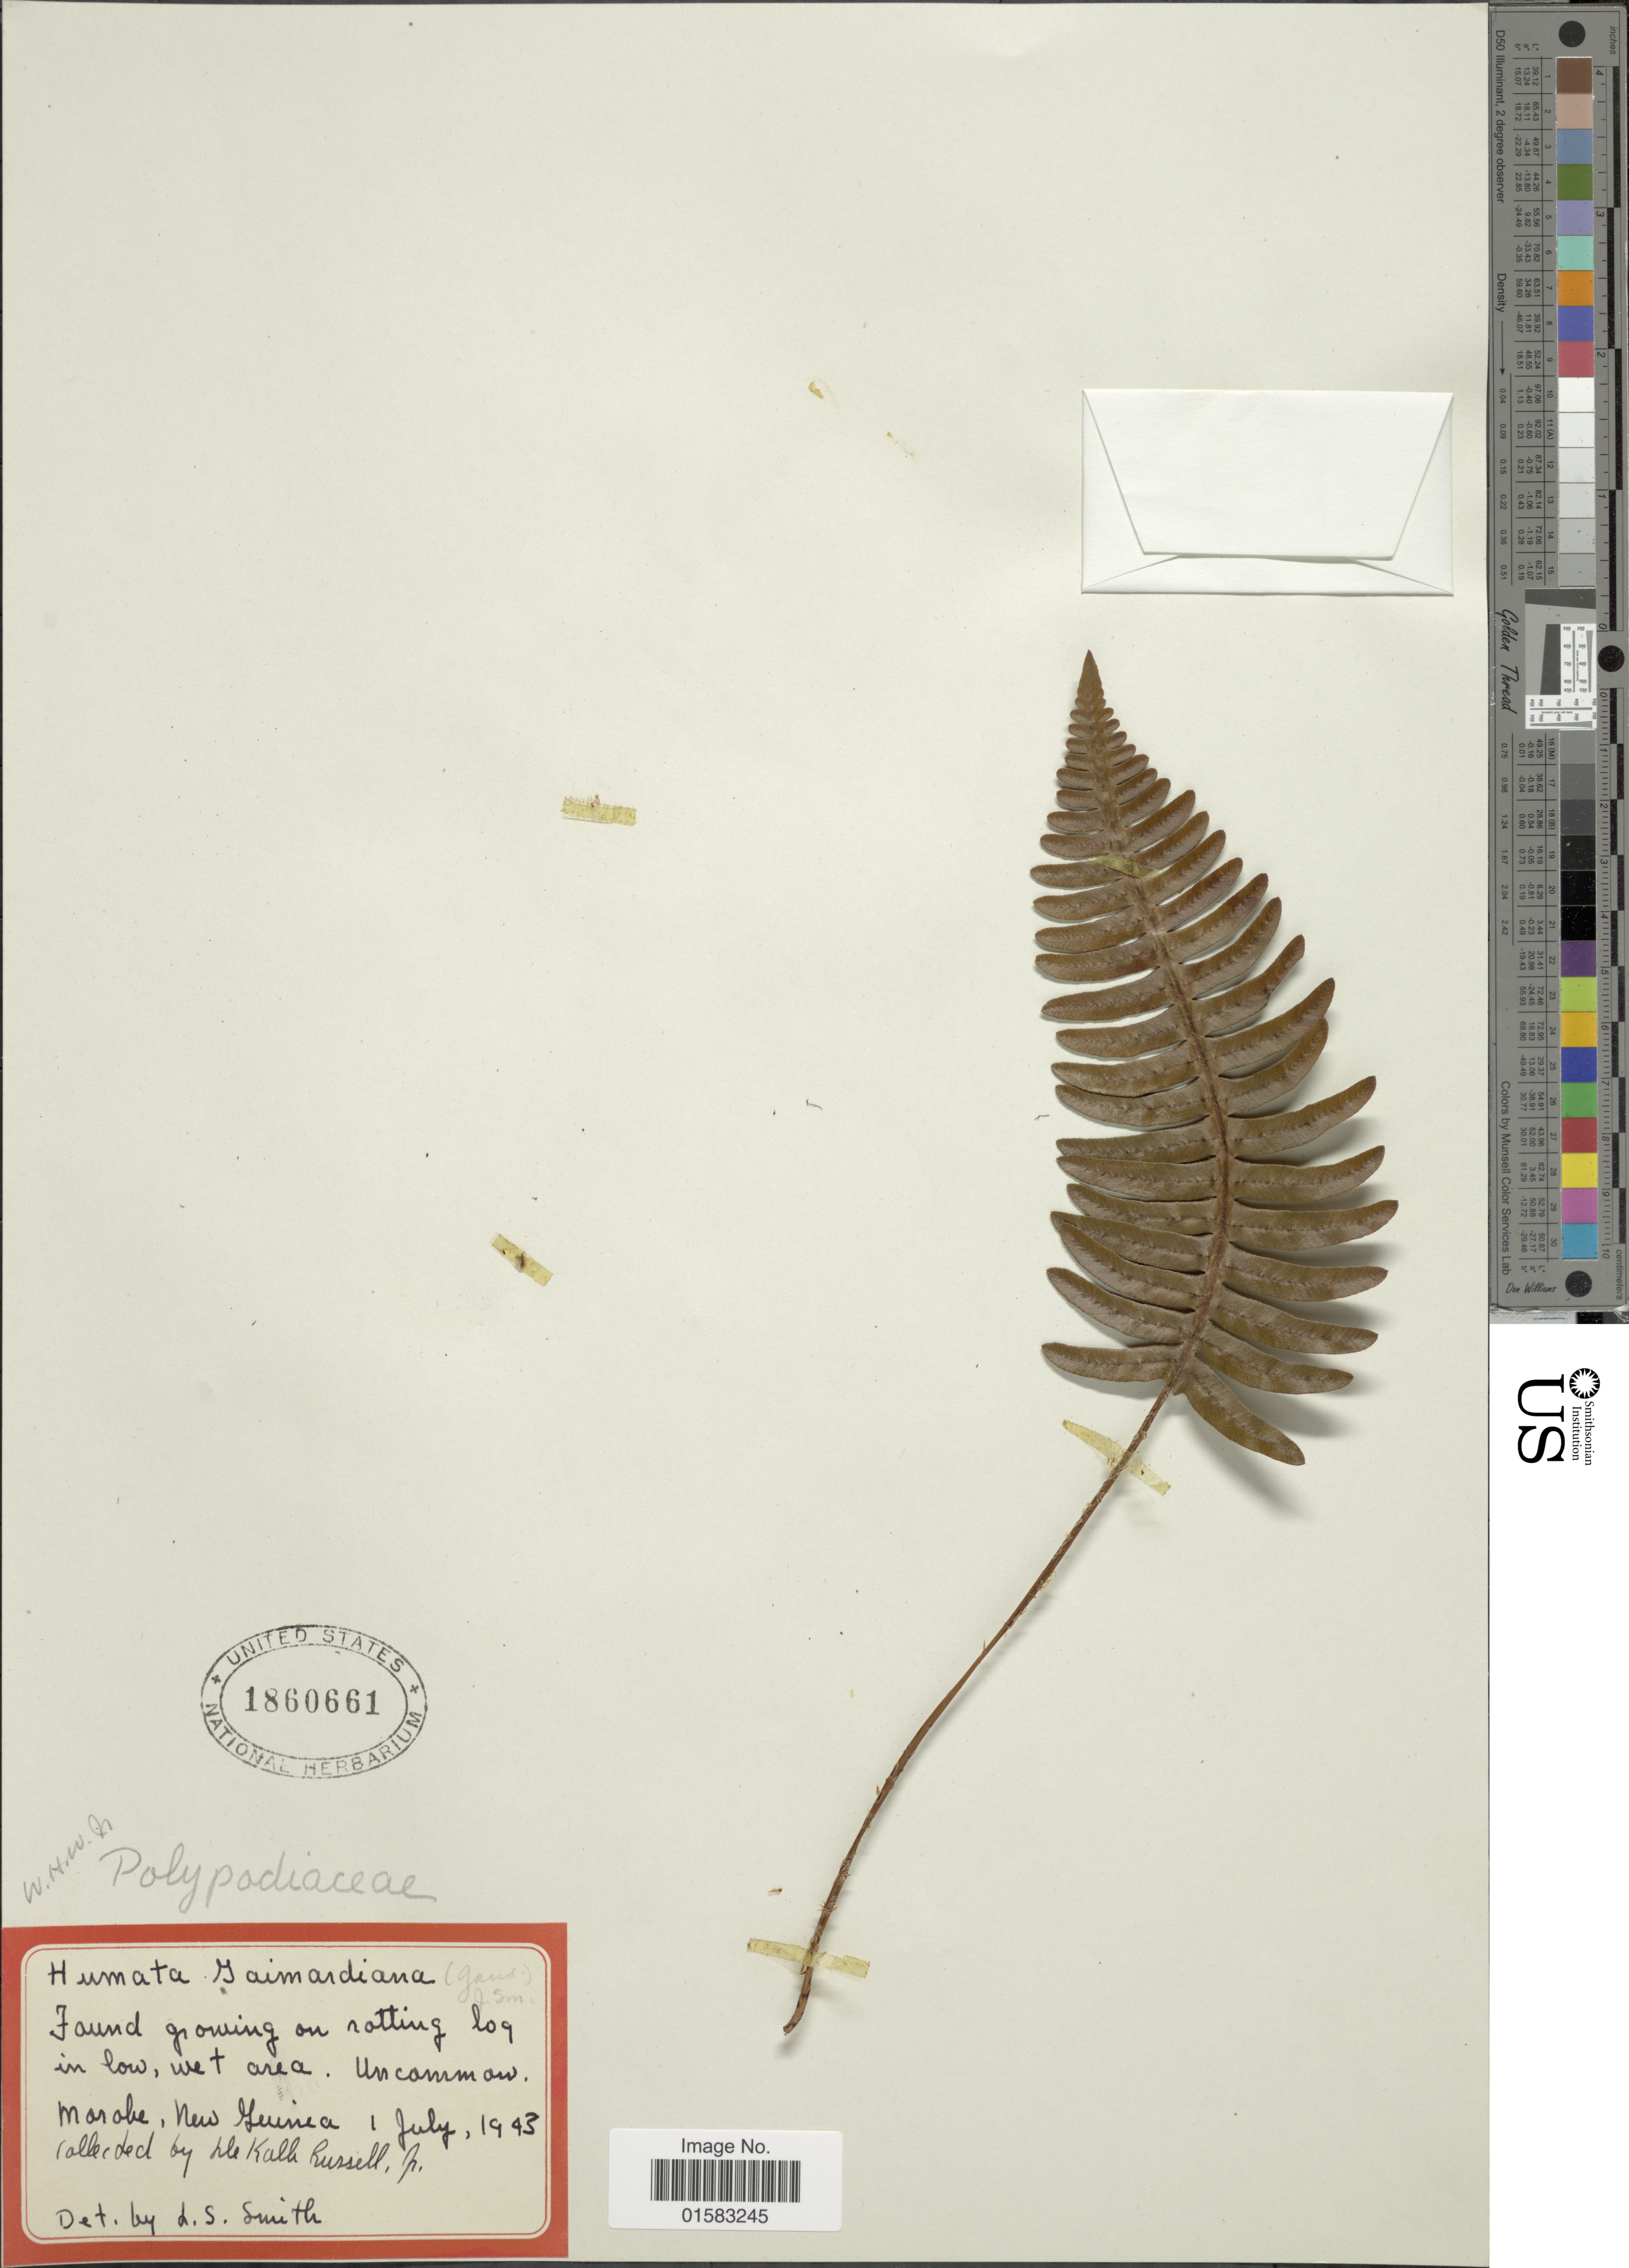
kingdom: Plantae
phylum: Tracheophyta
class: Polypodiopsida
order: Polypodiales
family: Davalliaceae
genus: Davallia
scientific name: Davallia pectinata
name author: Sm.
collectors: D. K. Russell Jr.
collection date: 1943-07-01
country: Papua New Guinea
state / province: Morobe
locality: New Guinea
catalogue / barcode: US 1860661